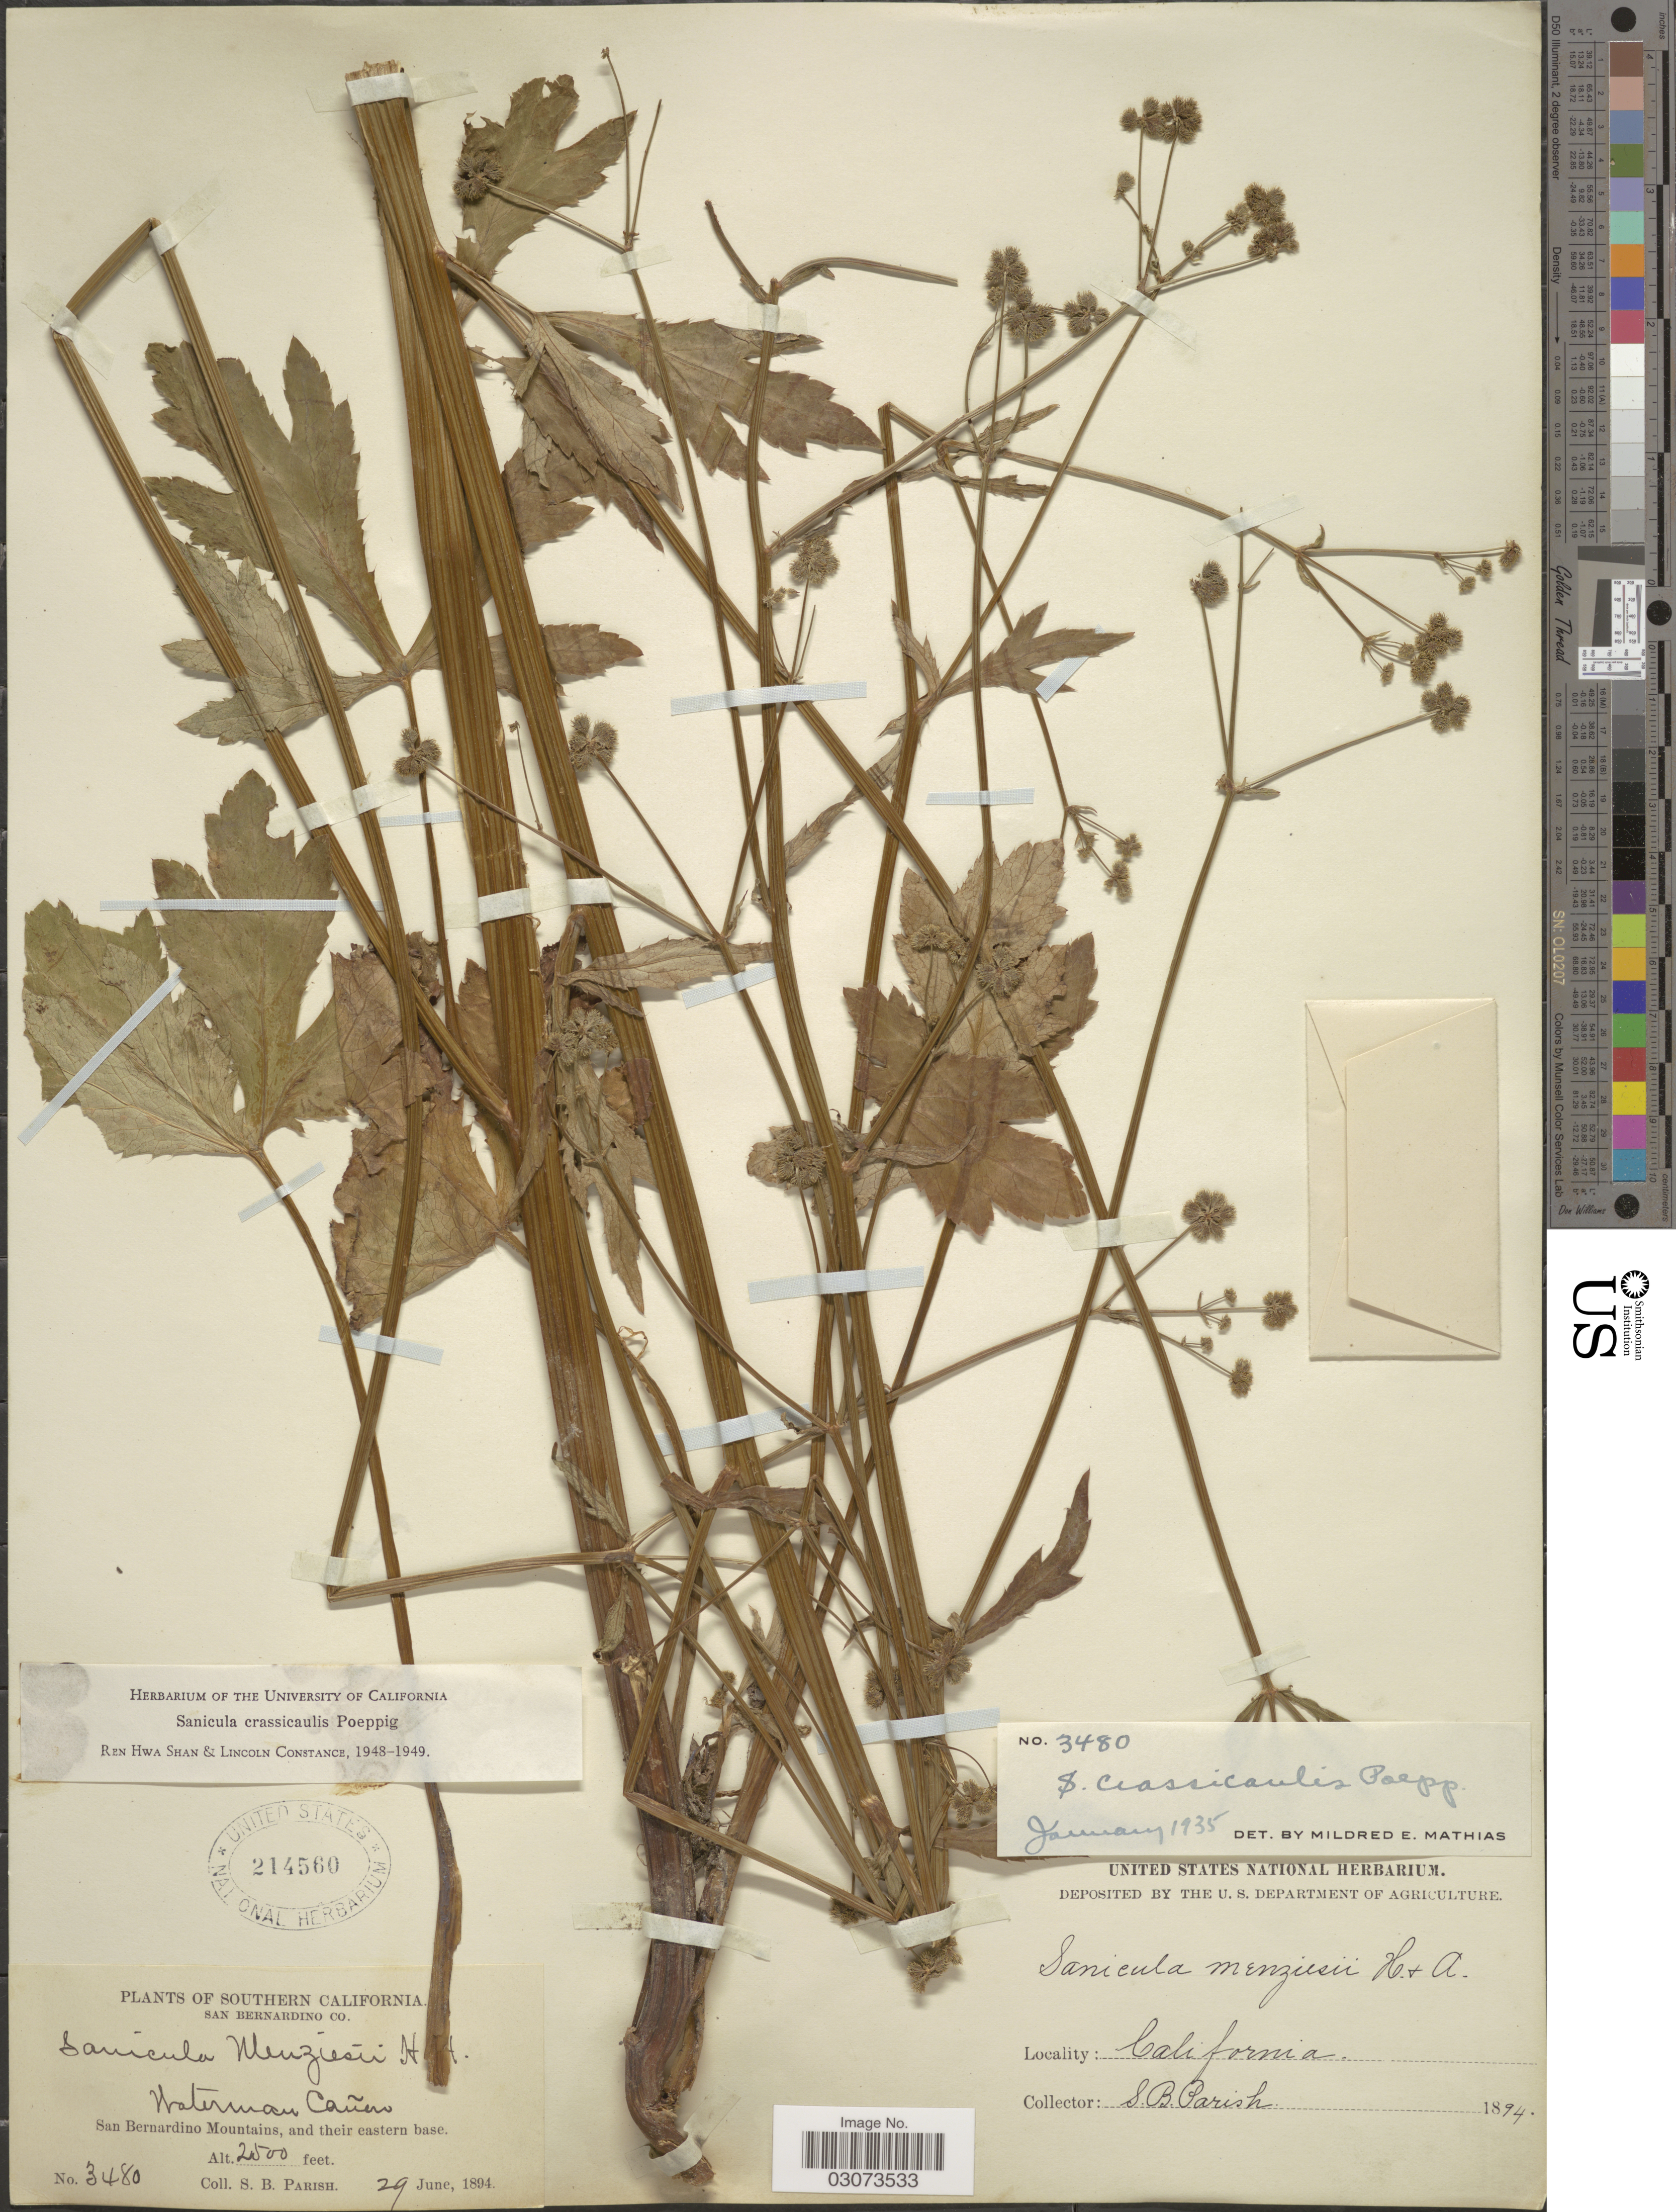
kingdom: Plantae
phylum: Tracheophyta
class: Magnoliopsida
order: Apiales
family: Apiaceae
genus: Sanicula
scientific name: Sanicula crassicaulis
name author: Poepp. ex DC.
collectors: S. B. Parish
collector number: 3480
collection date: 1894-06-29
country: United States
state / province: California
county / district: San Bernardino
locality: Southern California. San Bernardino Co. Waterman Cañon. San Bernardino Mountains, and their eastern base.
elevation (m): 762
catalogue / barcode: US 214560